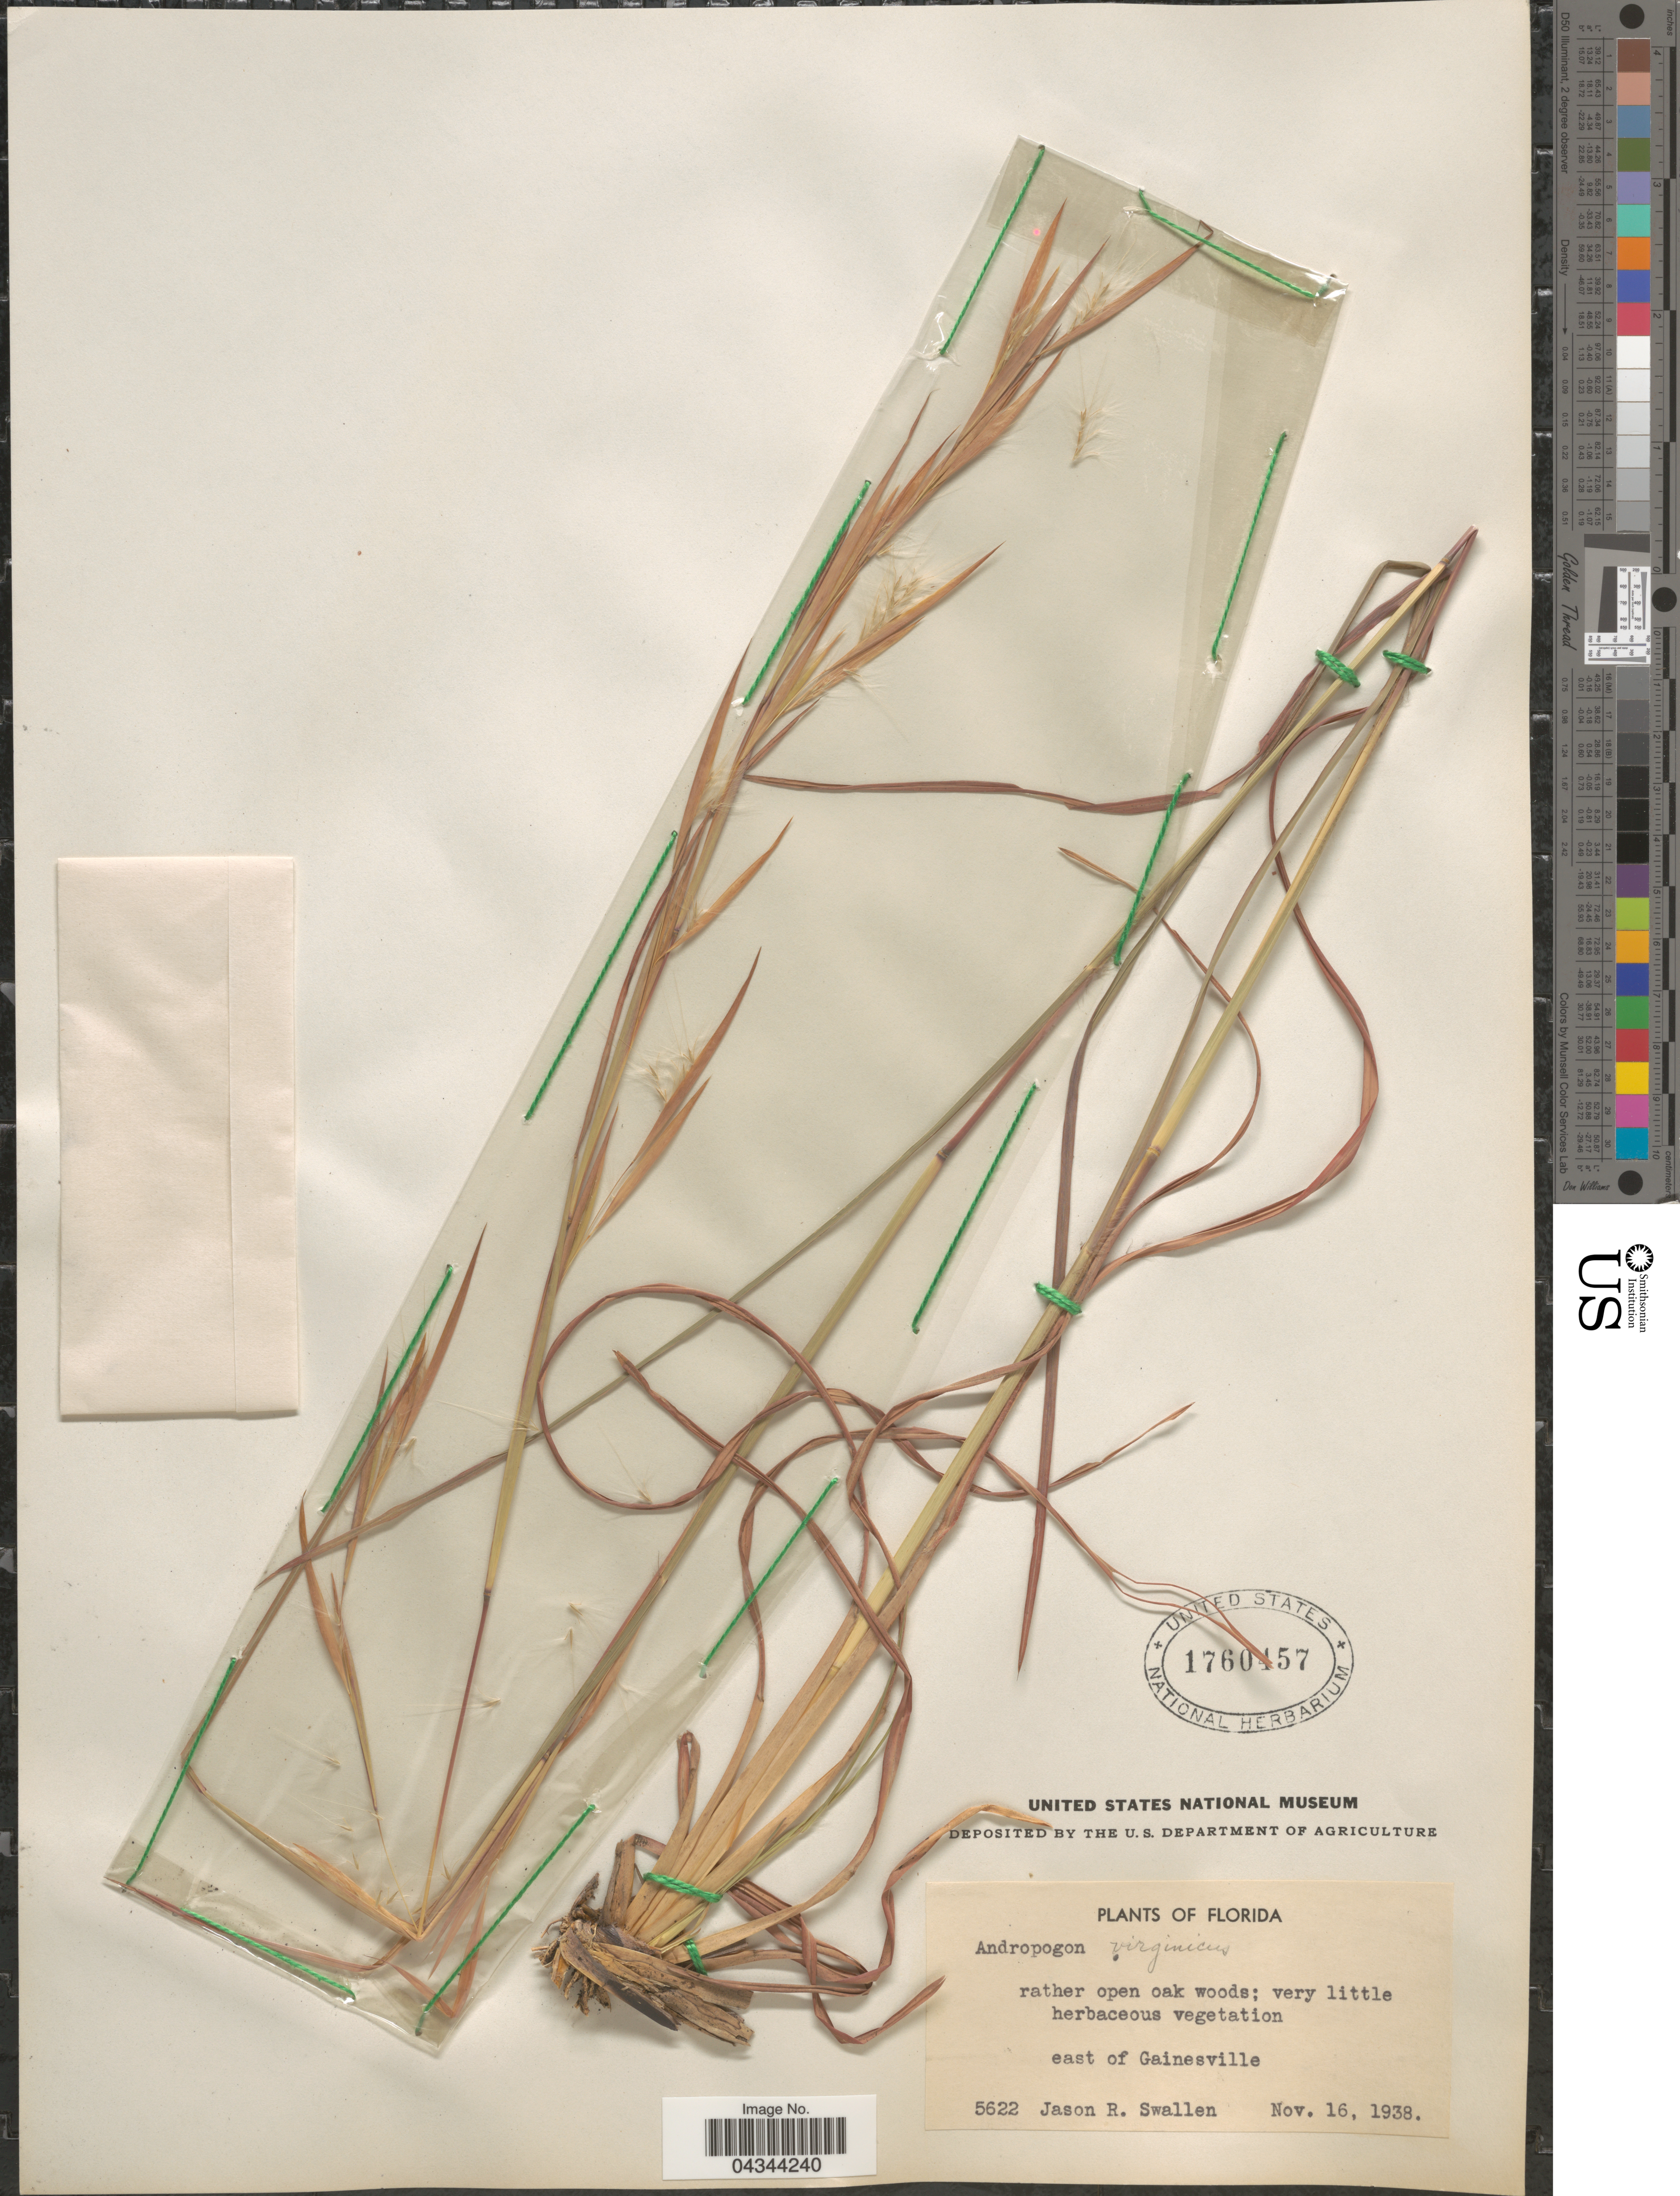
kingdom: Plantae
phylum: Tracheophyta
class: Liliopsida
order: Poales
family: Poaceae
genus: Andropogon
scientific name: Andropogon virginicus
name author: L.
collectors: J. R. Swallen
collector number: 5622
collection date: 1938-11-16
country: United States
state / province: Florida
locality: East of Gainesville.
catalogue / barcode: US 1760457